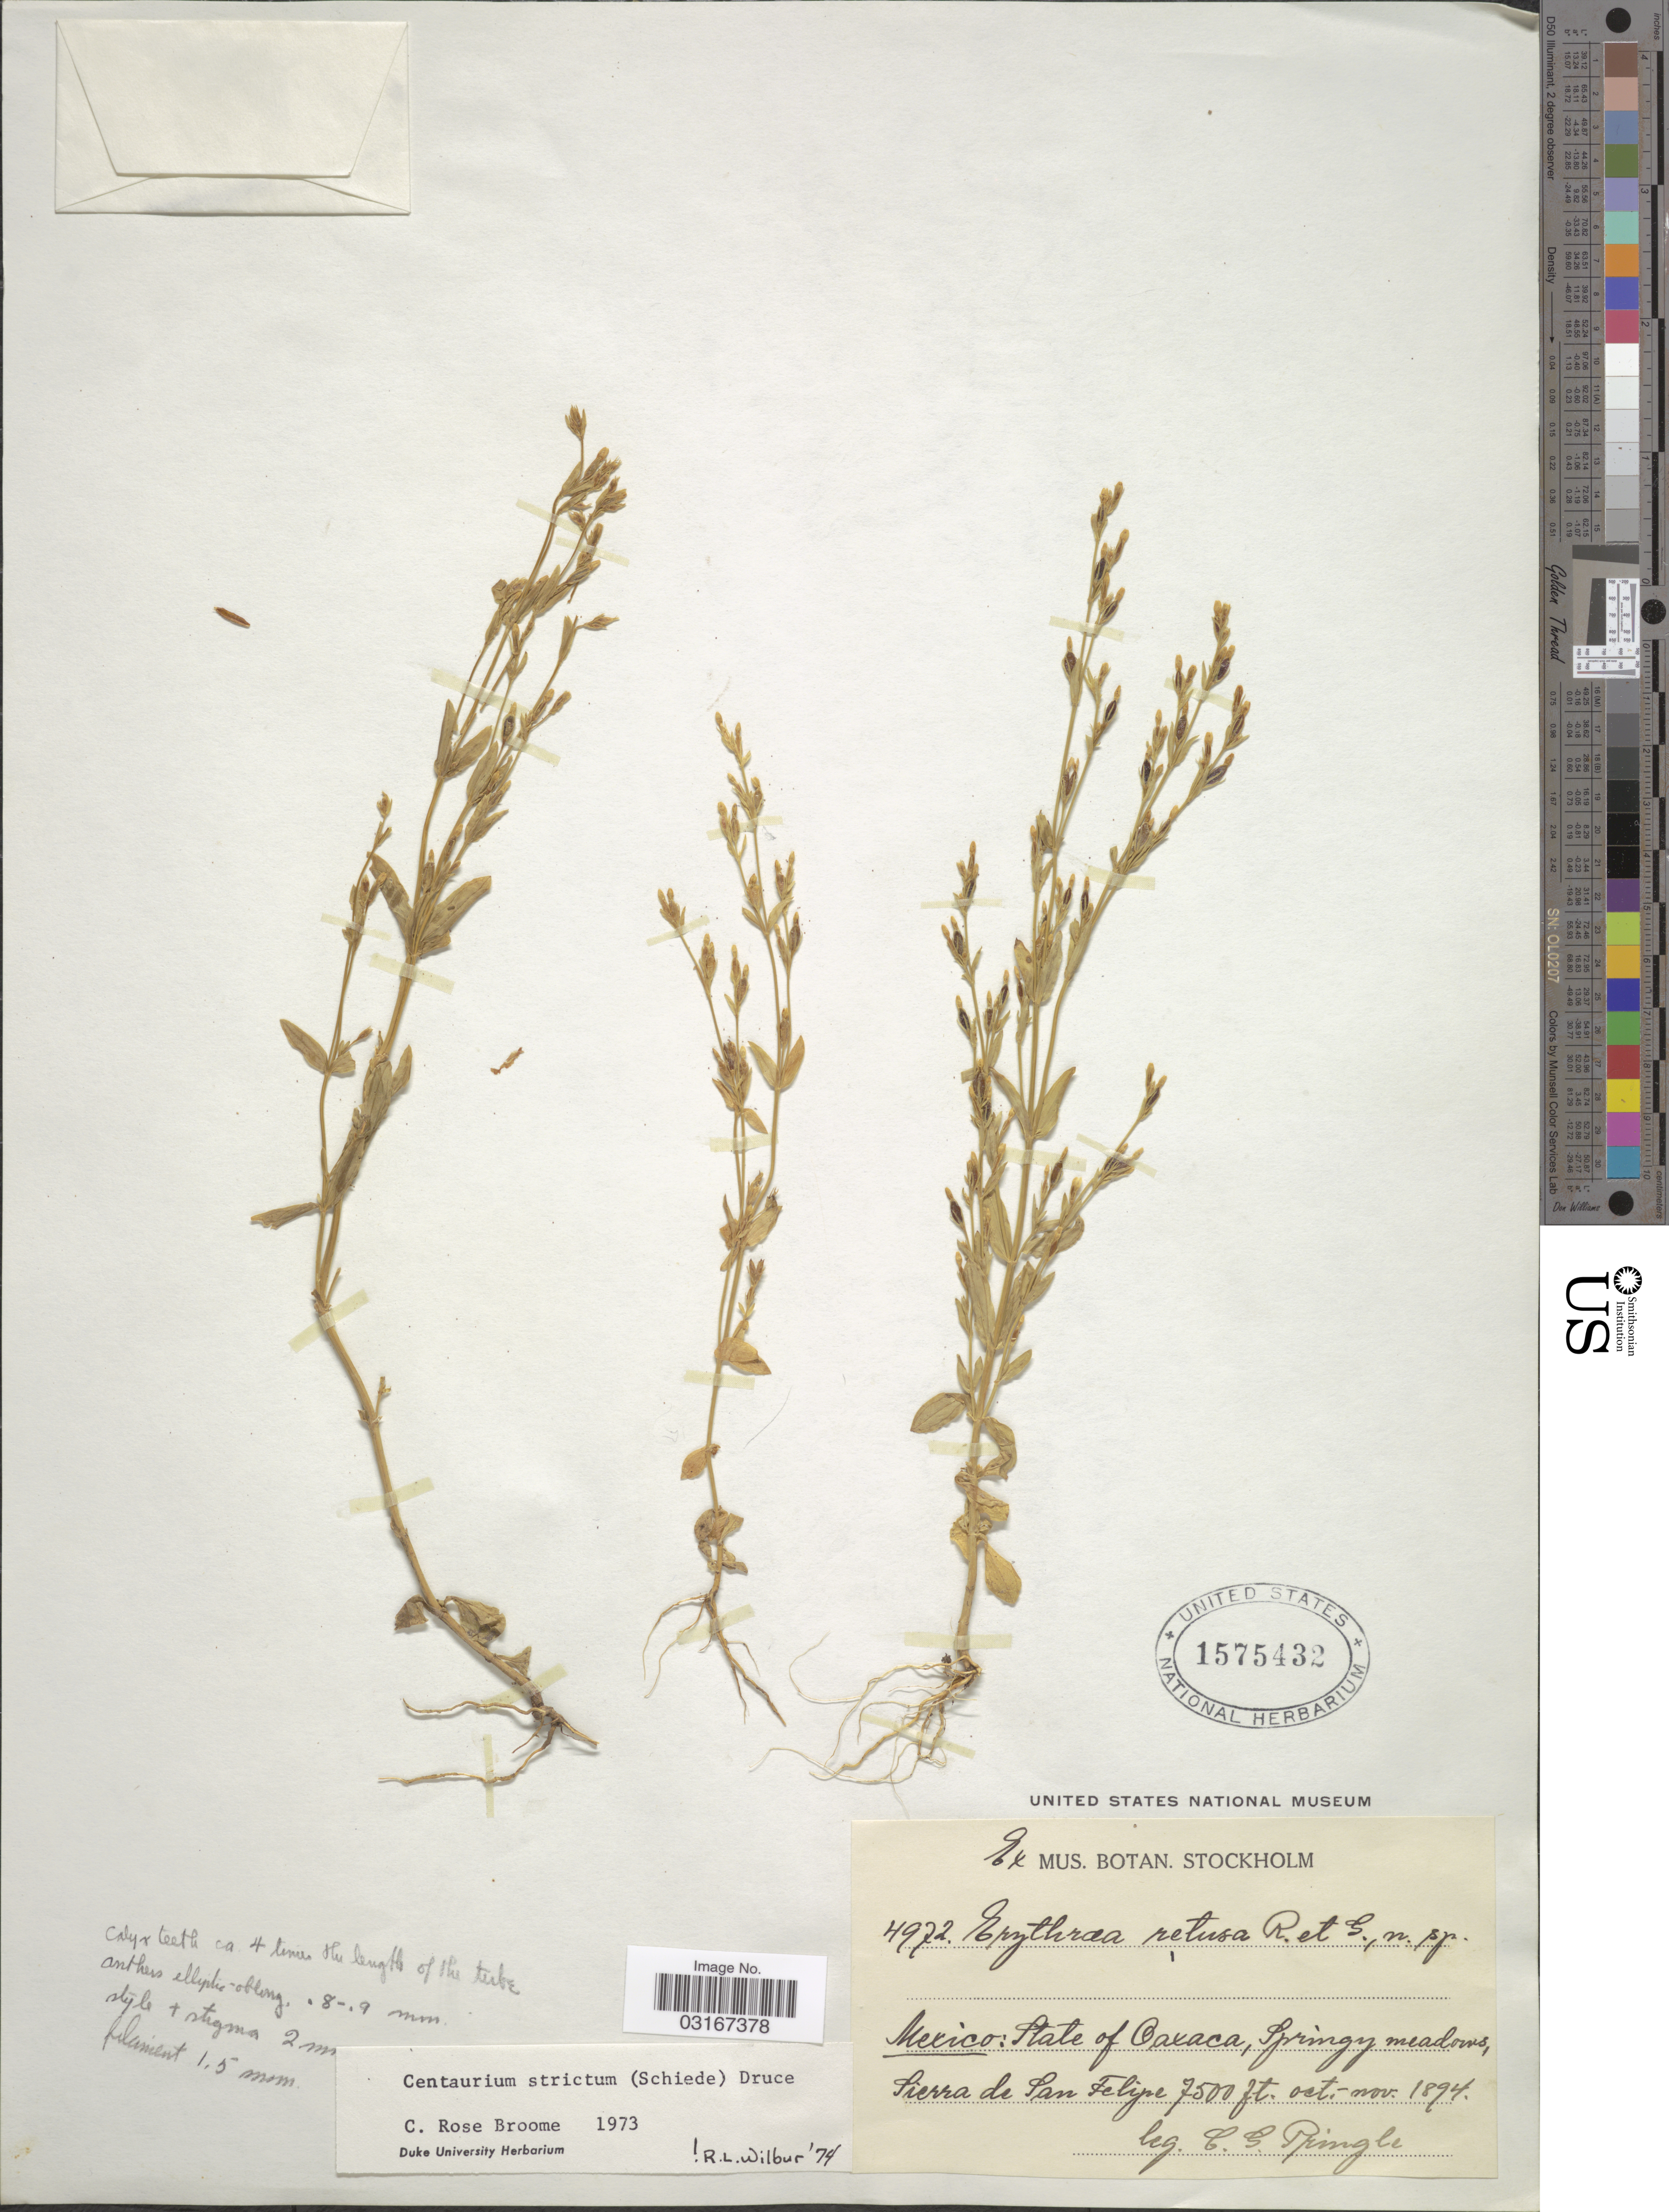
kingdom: Plantae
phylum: Tracheophyta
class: Magnoliopsida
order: Gentianales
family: Gentianaceae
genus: Centaurium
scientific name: Centaurium strictum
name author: (Schiede) Druce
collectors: C. G. Pringle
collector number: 4972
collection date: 1894-10/1894-11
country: Mexico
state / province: Oaxaca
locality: Sierra de San Felipe.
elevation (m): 2286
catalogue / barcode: US 1575432